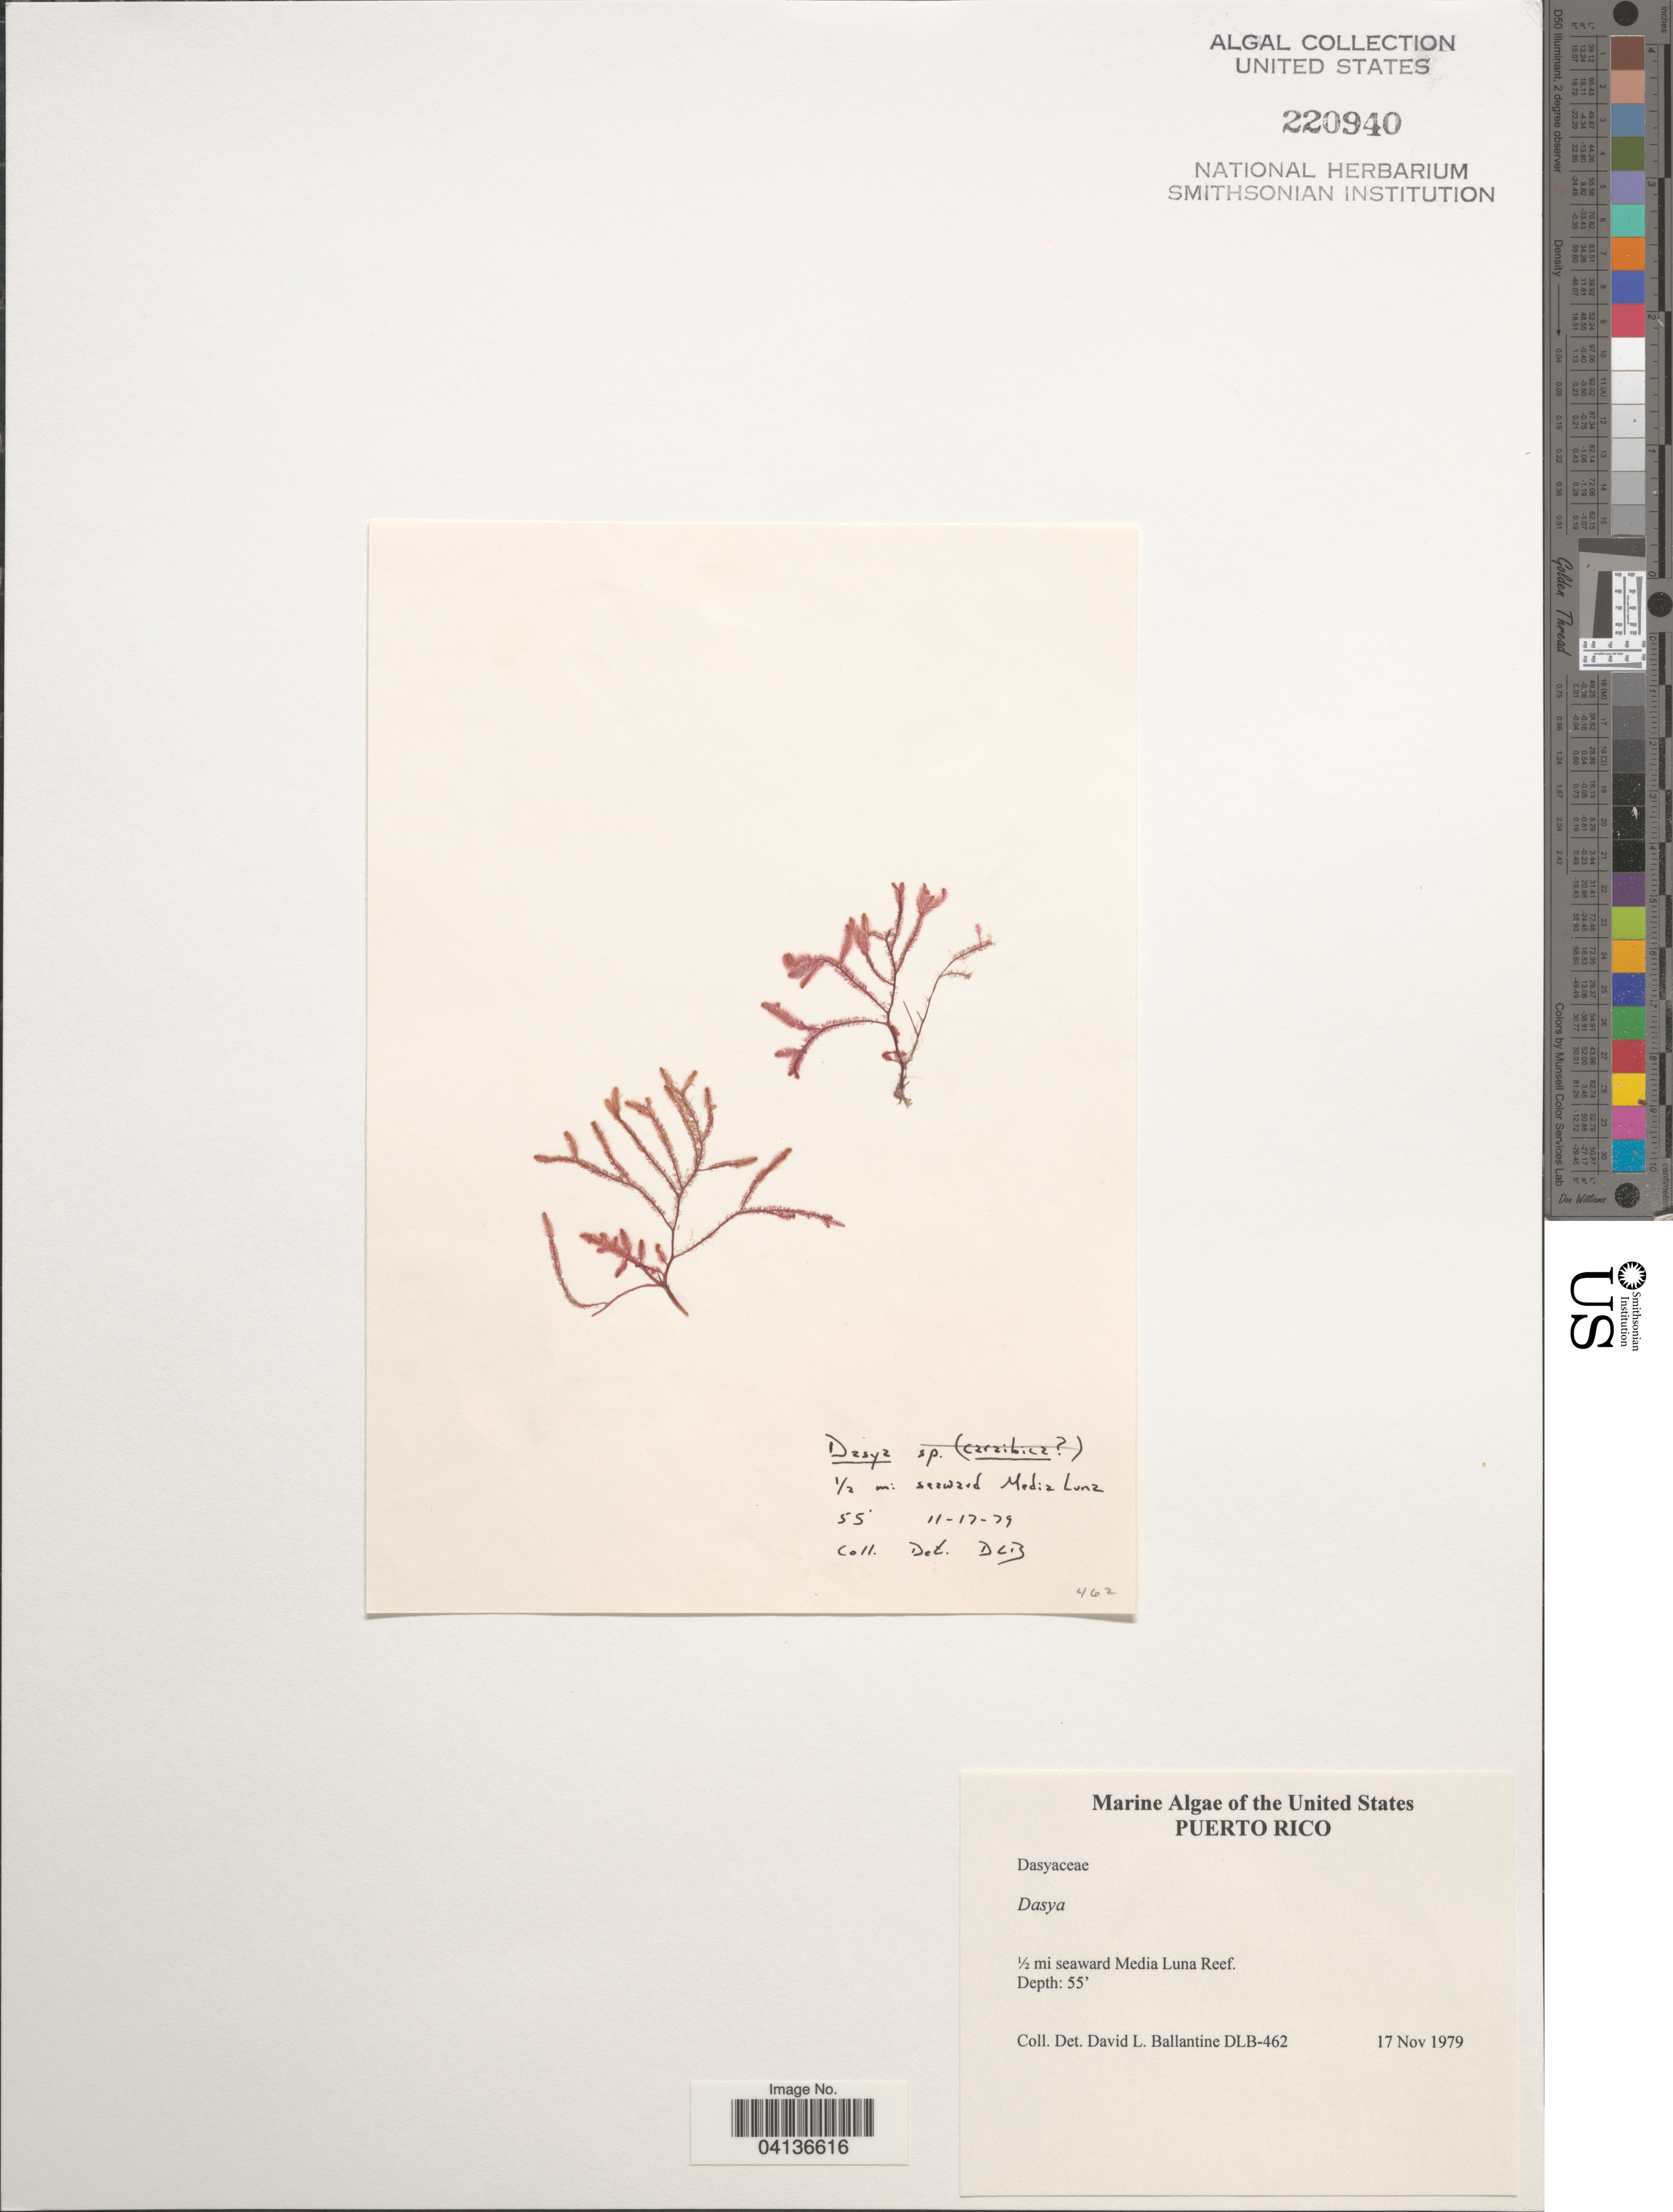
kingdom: Plantae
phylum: Rhodophyta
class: Florideophyceae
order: Ceramiales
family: Dasyaceae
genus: Dasya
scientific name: Dasya sp.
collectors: D.L. Ballantine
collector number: DLB-462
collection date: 1979-11-17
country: Puerto Rico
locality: ½ mi seaward Media Luna Reef.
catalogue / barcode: US 220940